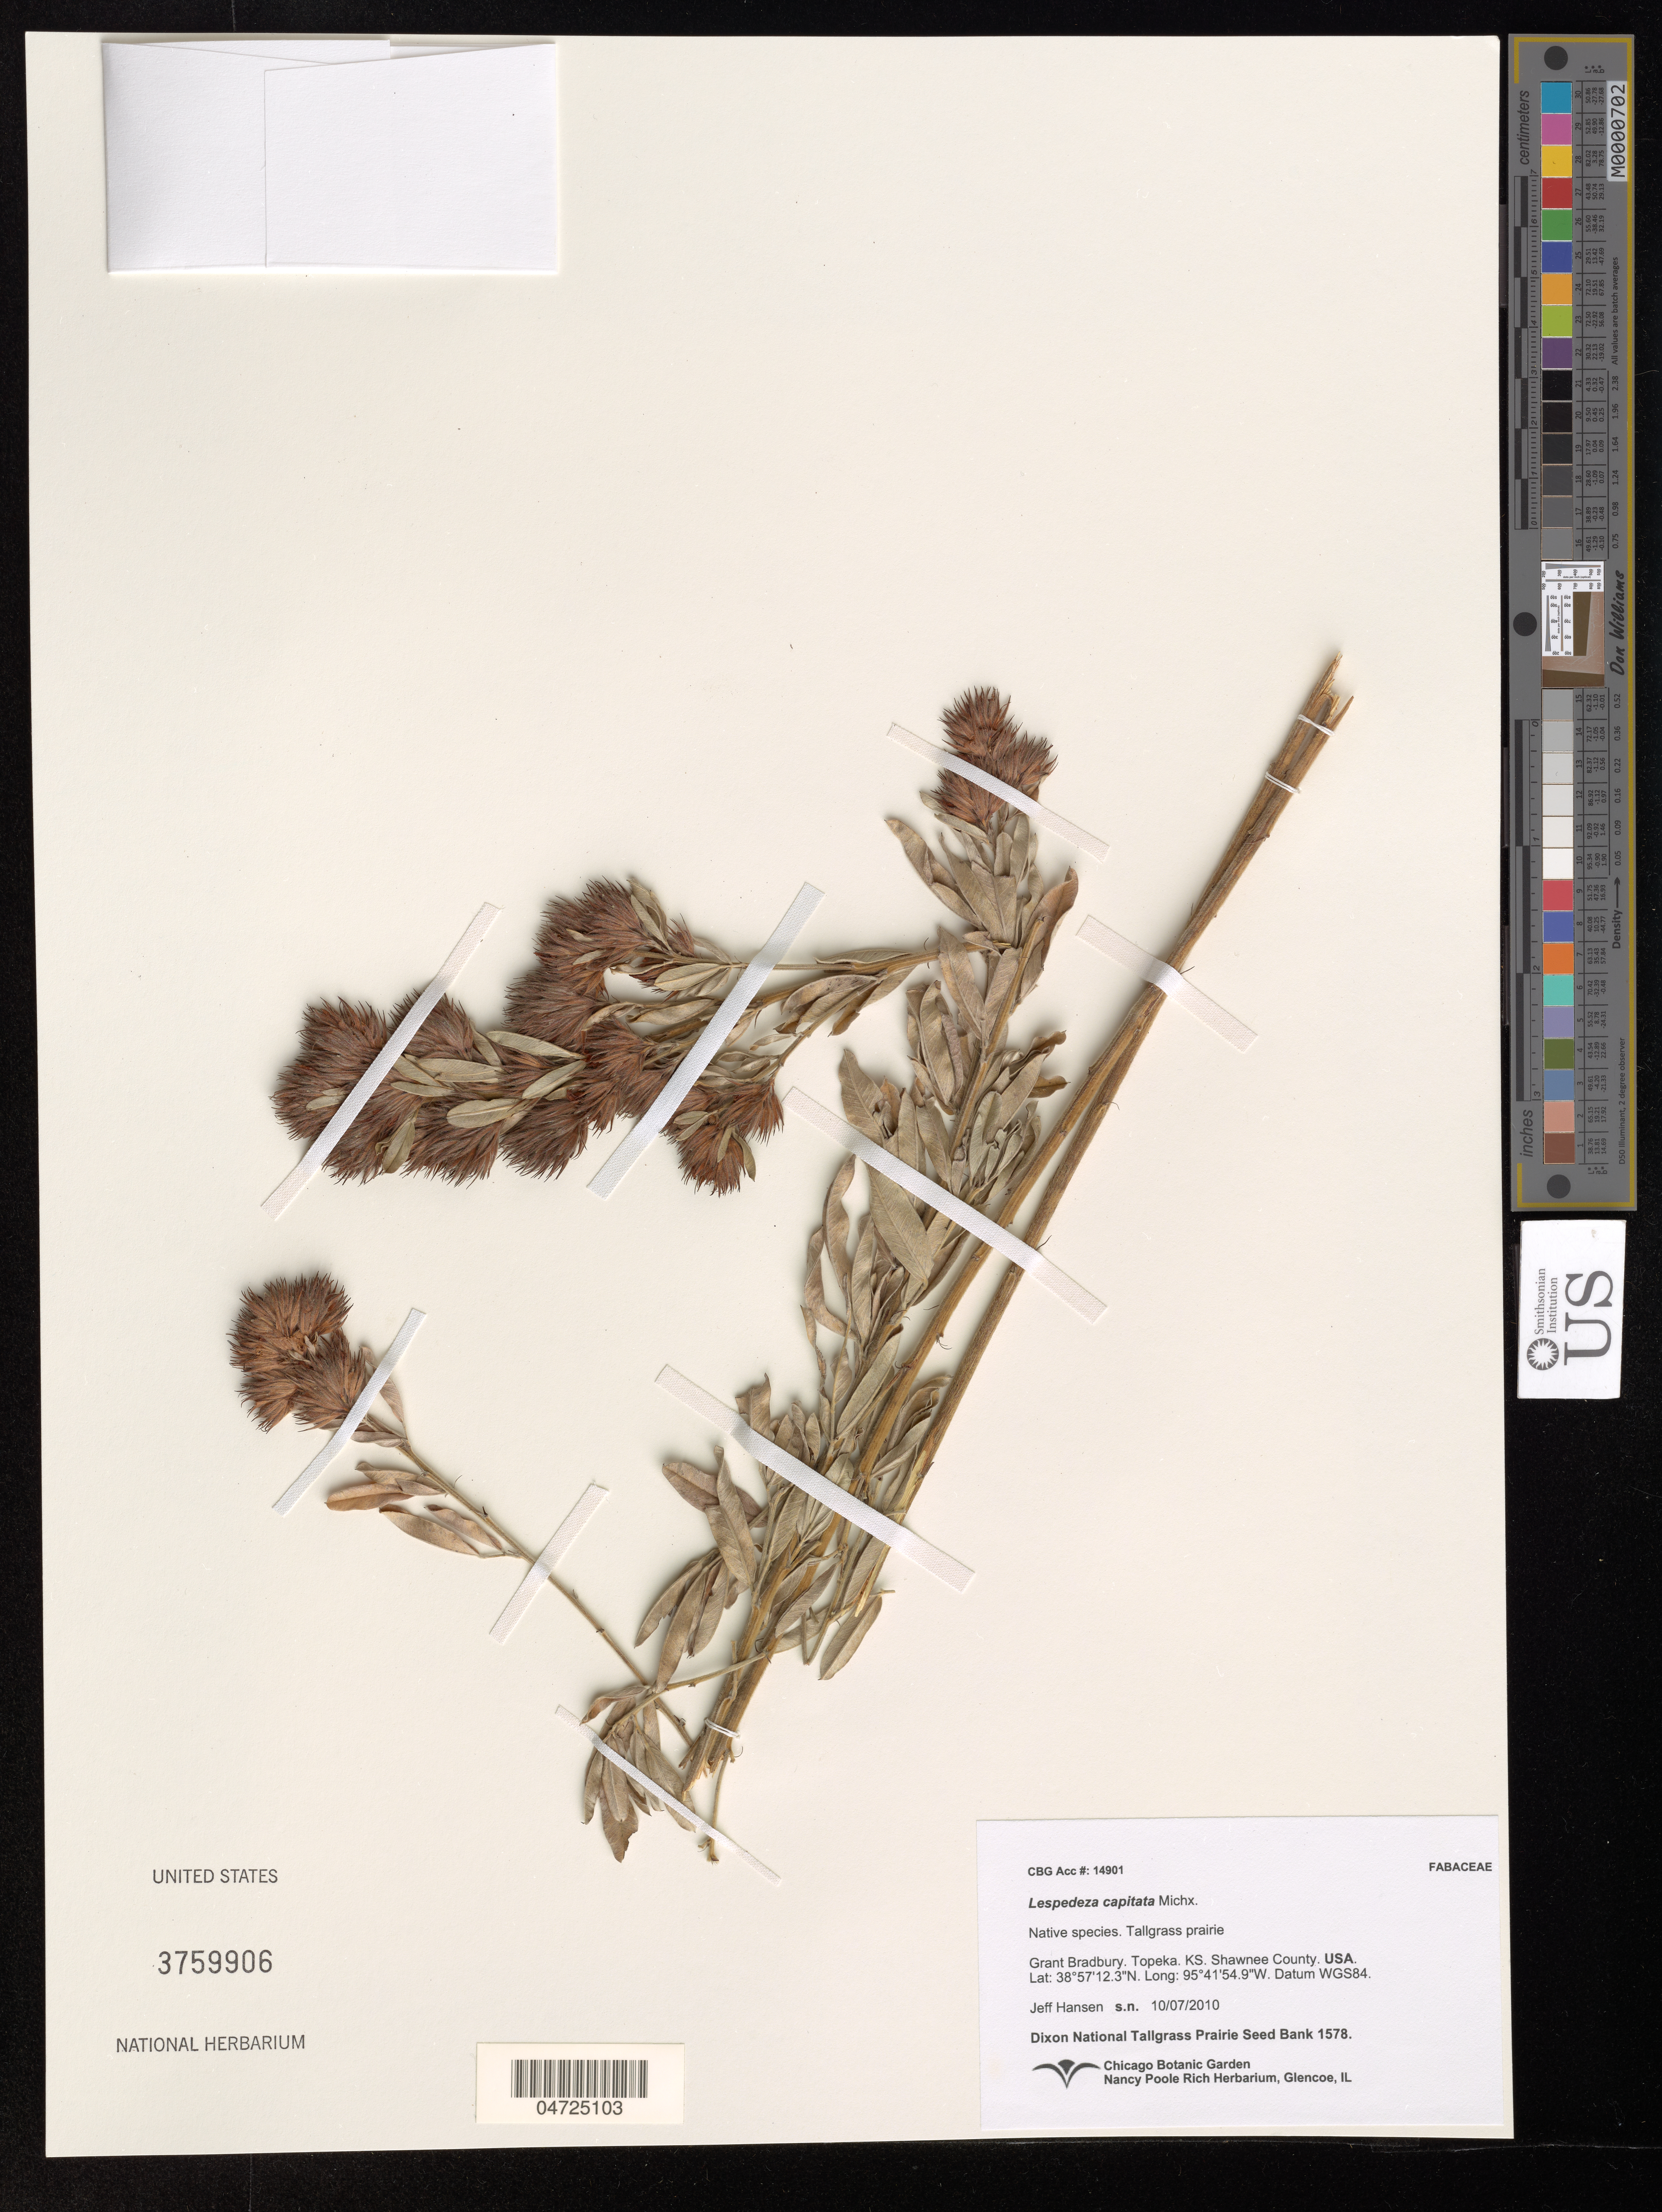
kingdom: Plantae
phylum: Tracheophyta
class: Magnoliopsida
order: Fabales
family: Fabaceae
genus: Lespedeza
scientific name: Lespedeza capitata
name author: Michx.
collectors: J. Hansen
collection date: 2010-10-07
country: United States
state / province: Kansas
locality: Grant Bradbury. Topeka. Shawnee County. Datum WGS84.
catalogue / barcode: US 3759906